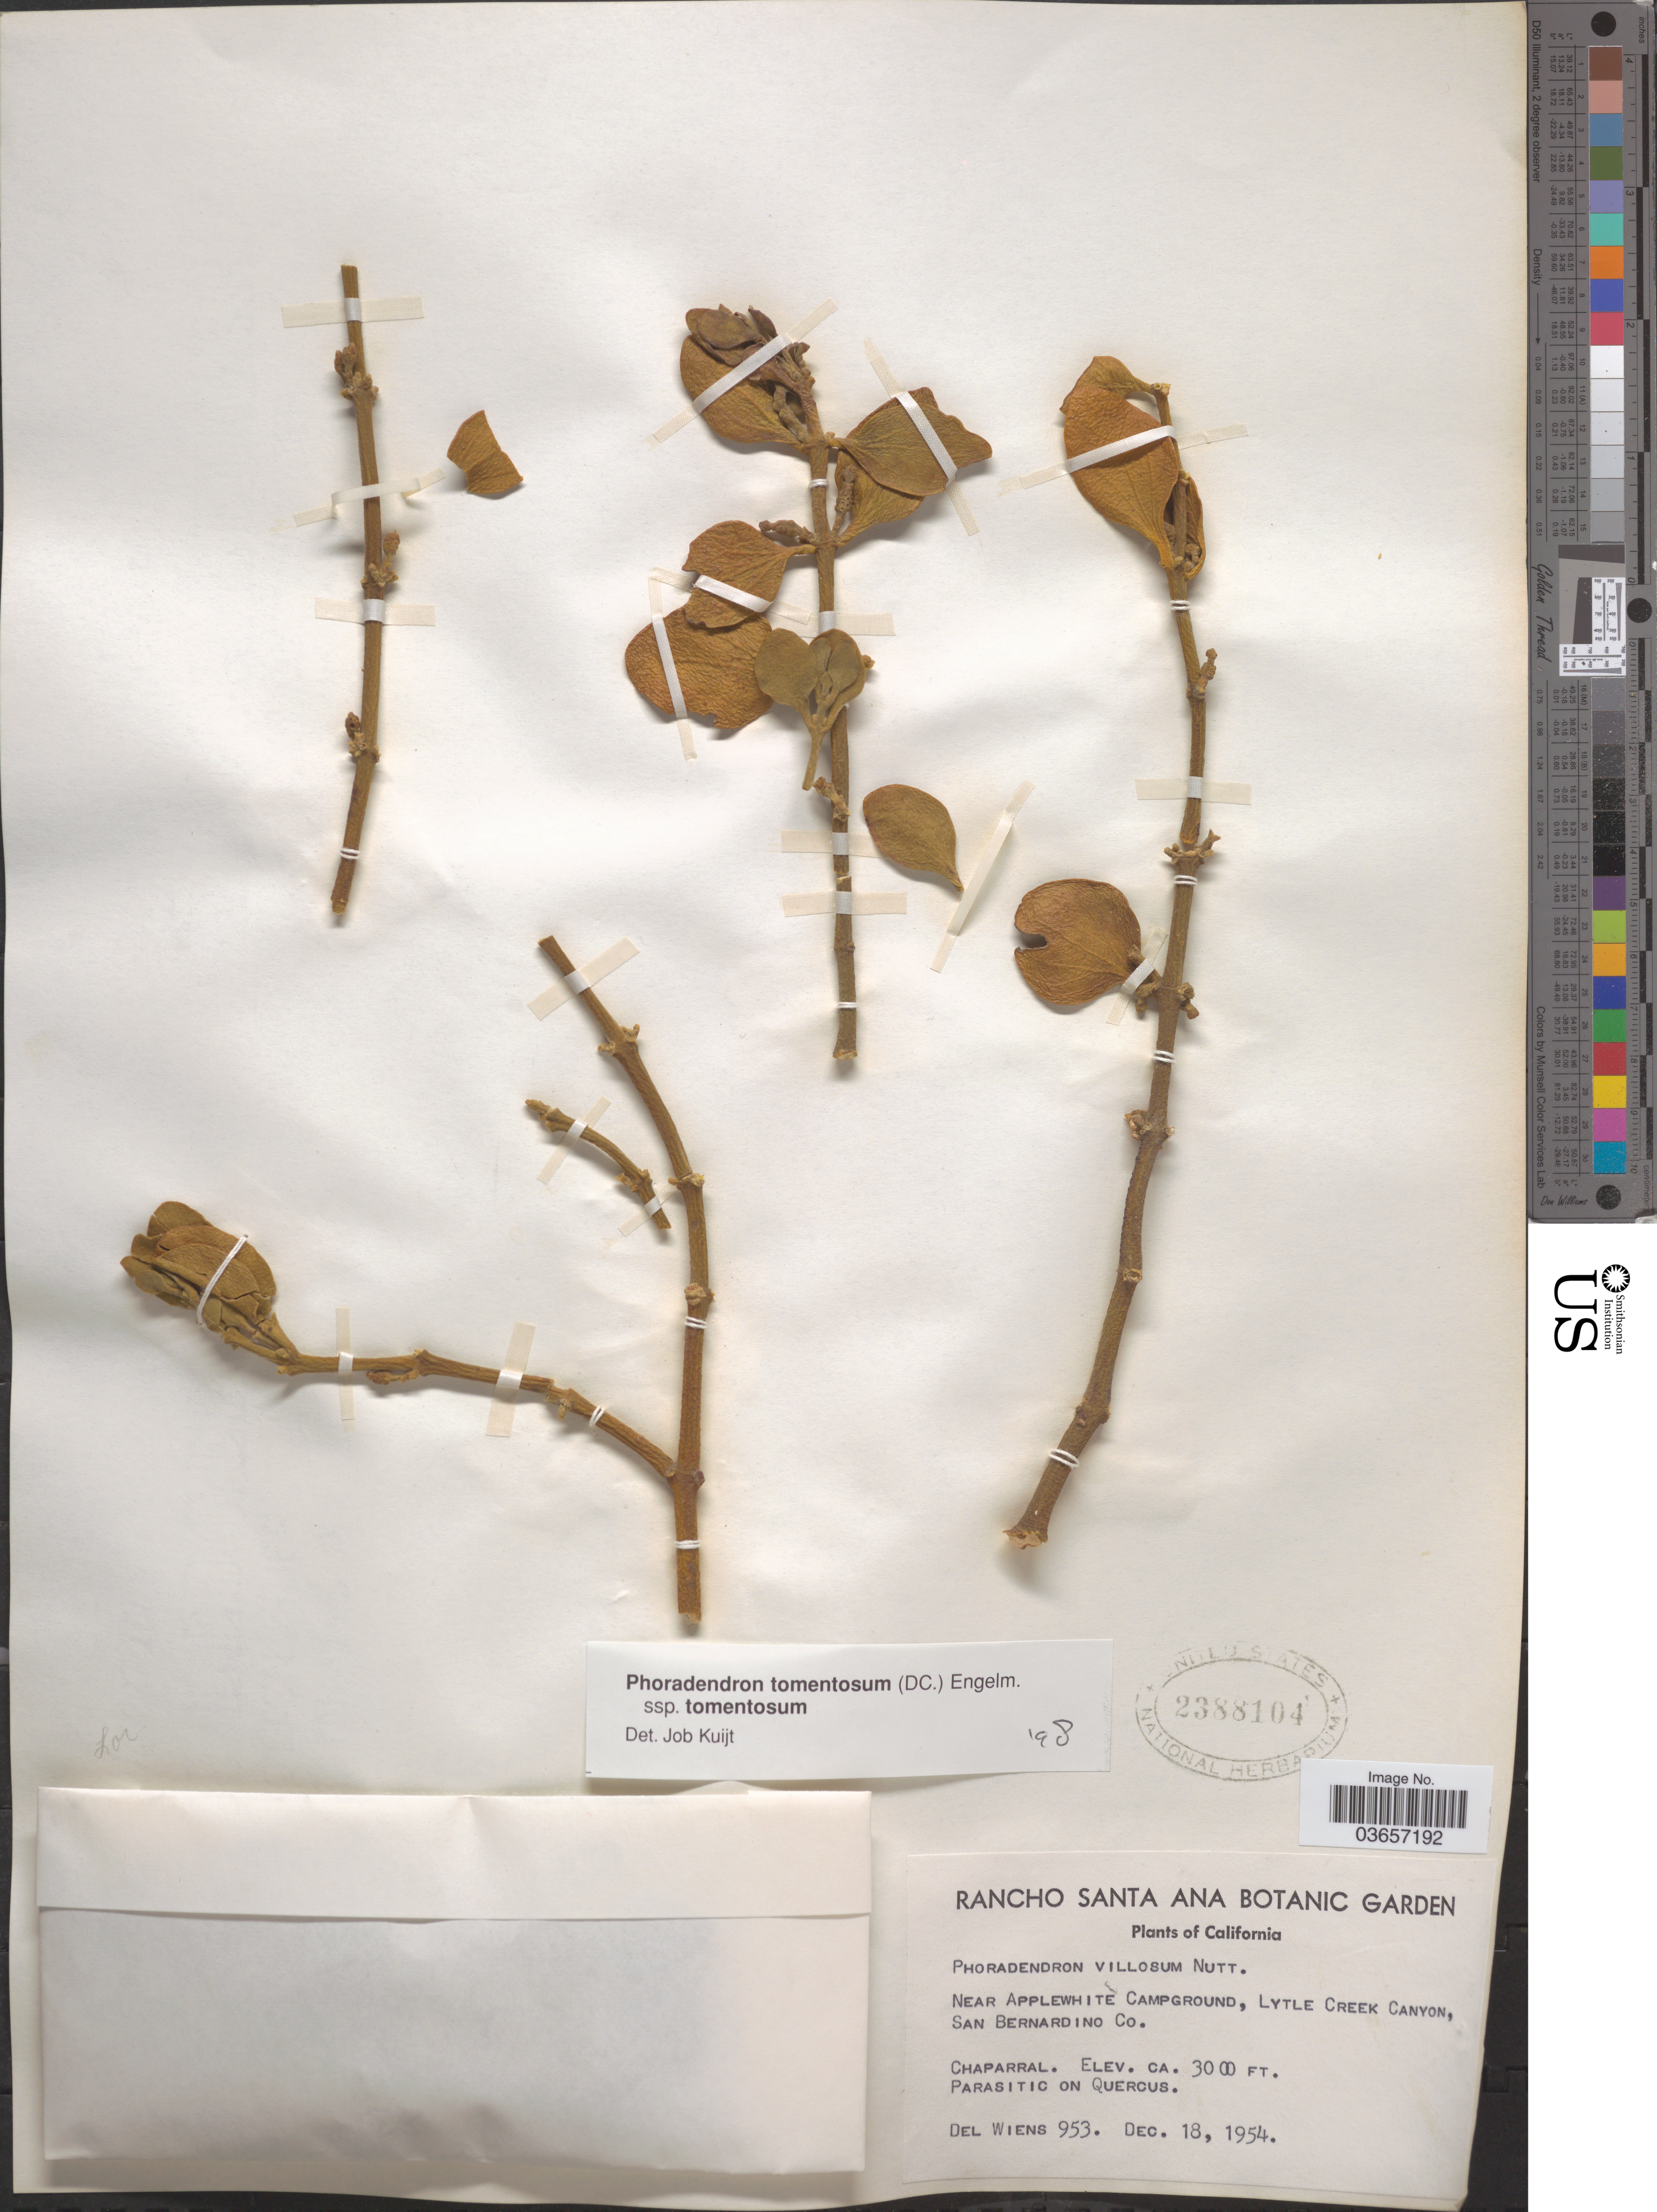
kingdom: Plantae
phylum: Tracheophyta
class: Magnoliopsida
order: Santalales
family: Viscaceae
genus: Phoradendron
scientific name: Phoradendron tomentosum subsp. tomentosum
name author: DC.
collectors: D. Wiens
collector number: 953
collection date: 1954-12-18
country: United States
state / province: California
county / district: San Bernardino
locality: Near Applewhite Campground, Lytle Creek Canyon, San Bernardino Co.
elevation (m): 914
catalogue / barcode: US 2388104